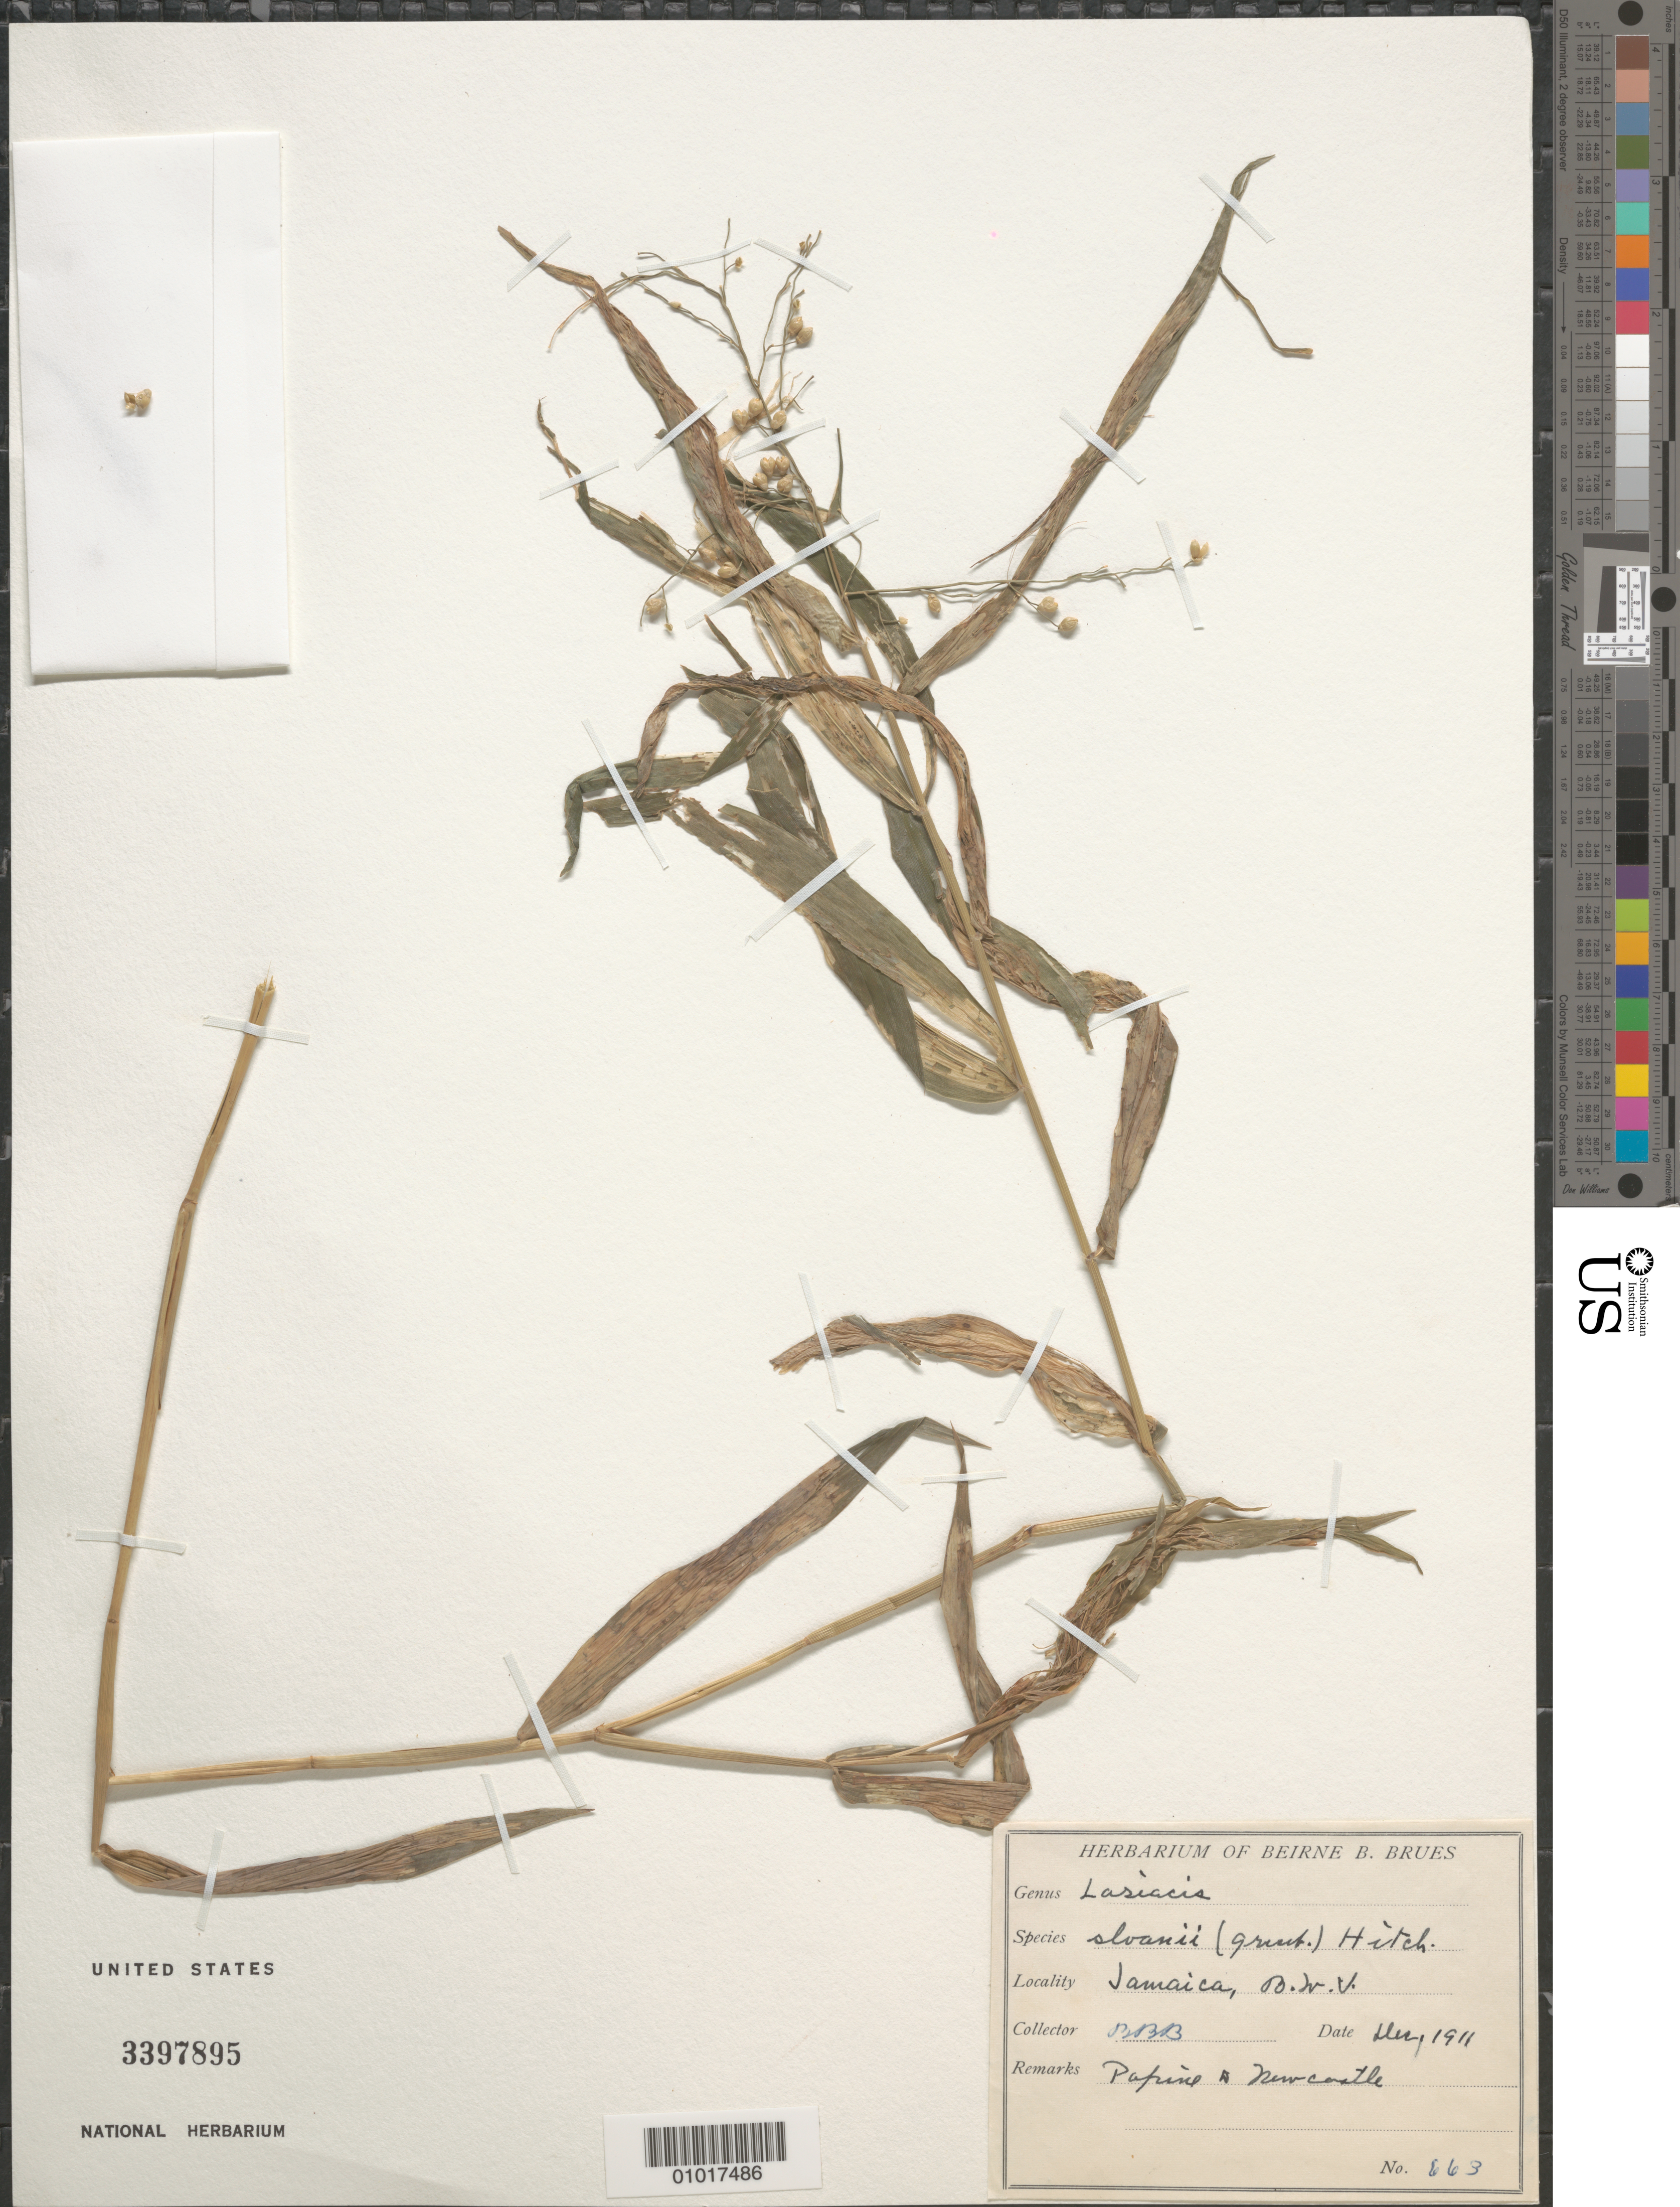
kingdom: Plantae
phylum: Tracheophyta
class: Liliopsida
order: Poales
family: Poaceae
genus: Lasiacis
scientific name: Lasiacis sloanei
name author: (Griseb.) Hitchc.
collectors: B. Brues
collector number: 663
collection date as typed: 01 Dec 1911 to 31 Dec 1911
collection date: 1911-12-01/1911-12-31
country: Jamaica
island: Jamaica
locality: Jamaica, B.W.V.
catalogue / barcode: US 3397895